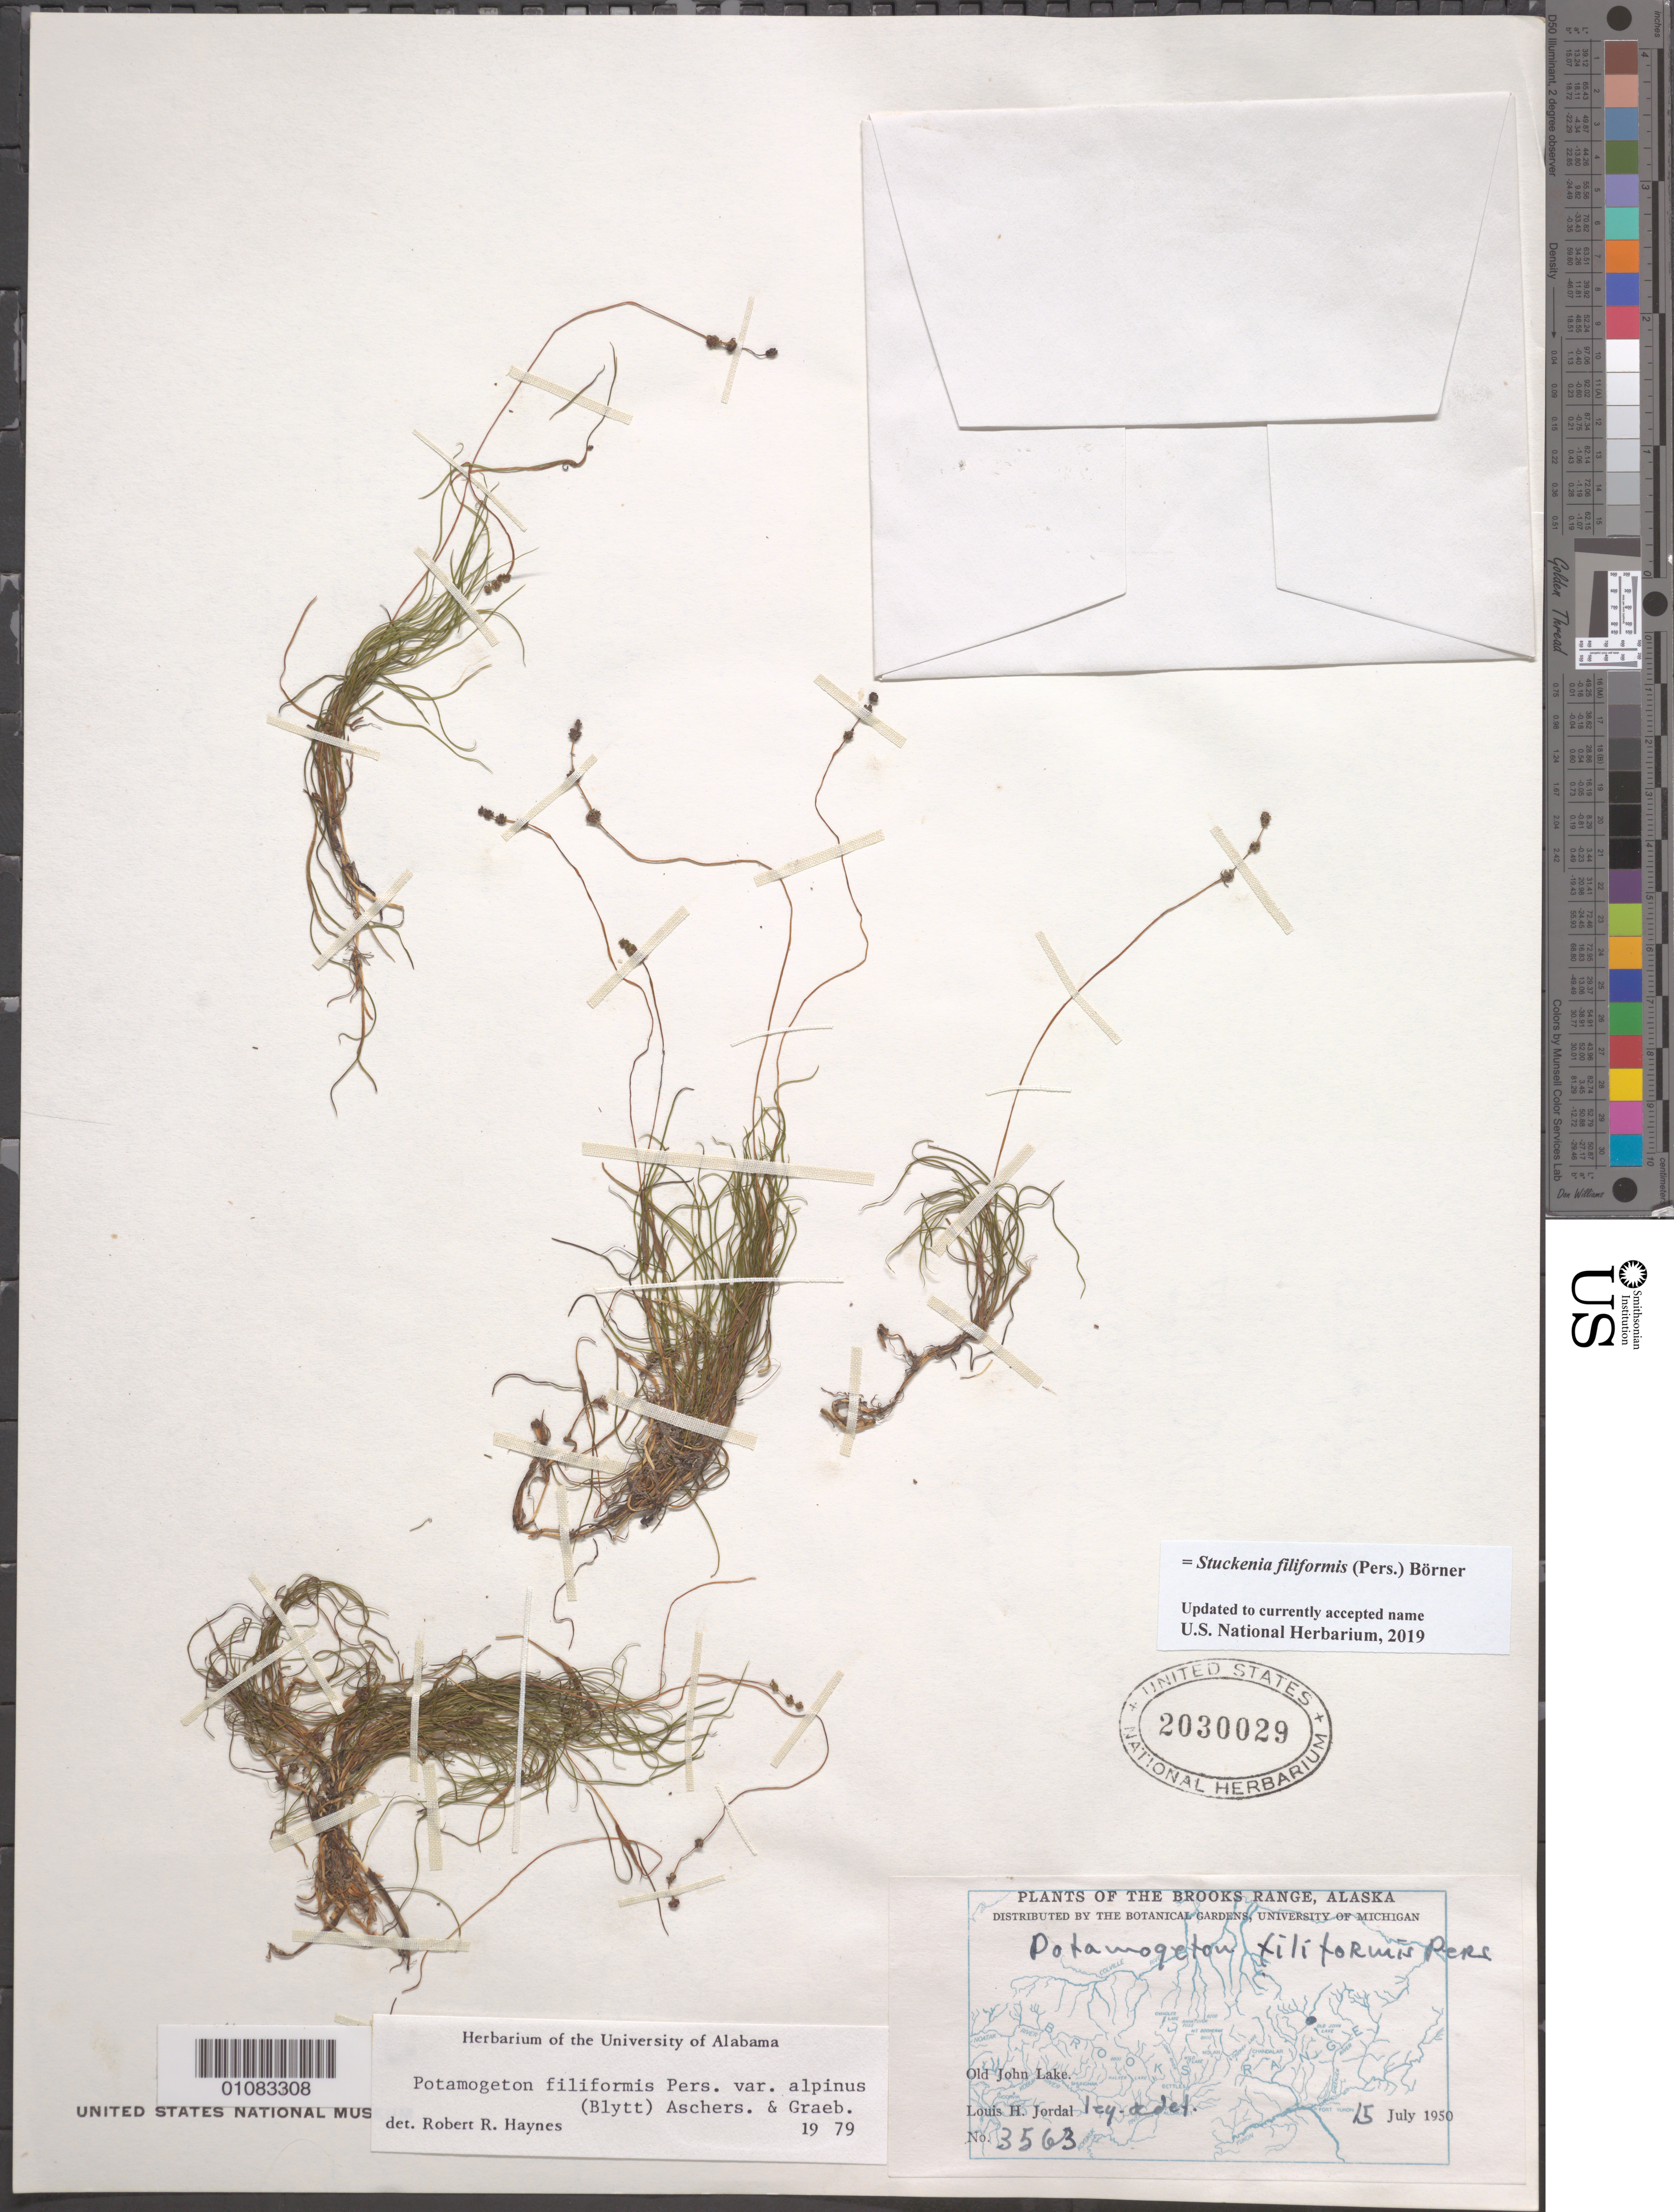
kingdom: Plantae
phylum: Tracheophyta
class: Liliopsida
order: Alismatales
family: Potamogetonaceae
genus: Stuckenia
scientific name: Stuckenia filiformis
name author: (Pers.) Börner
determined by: Strong, Mark T., (BOT), Smithsonian Institution - National Museum of Natural History (UNITED STATES)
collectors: L. Jordal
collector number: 3563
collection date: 1950-07-15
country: United States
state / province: Alaska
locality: Brooks Range, Old John Lake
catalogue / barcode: US 2030029